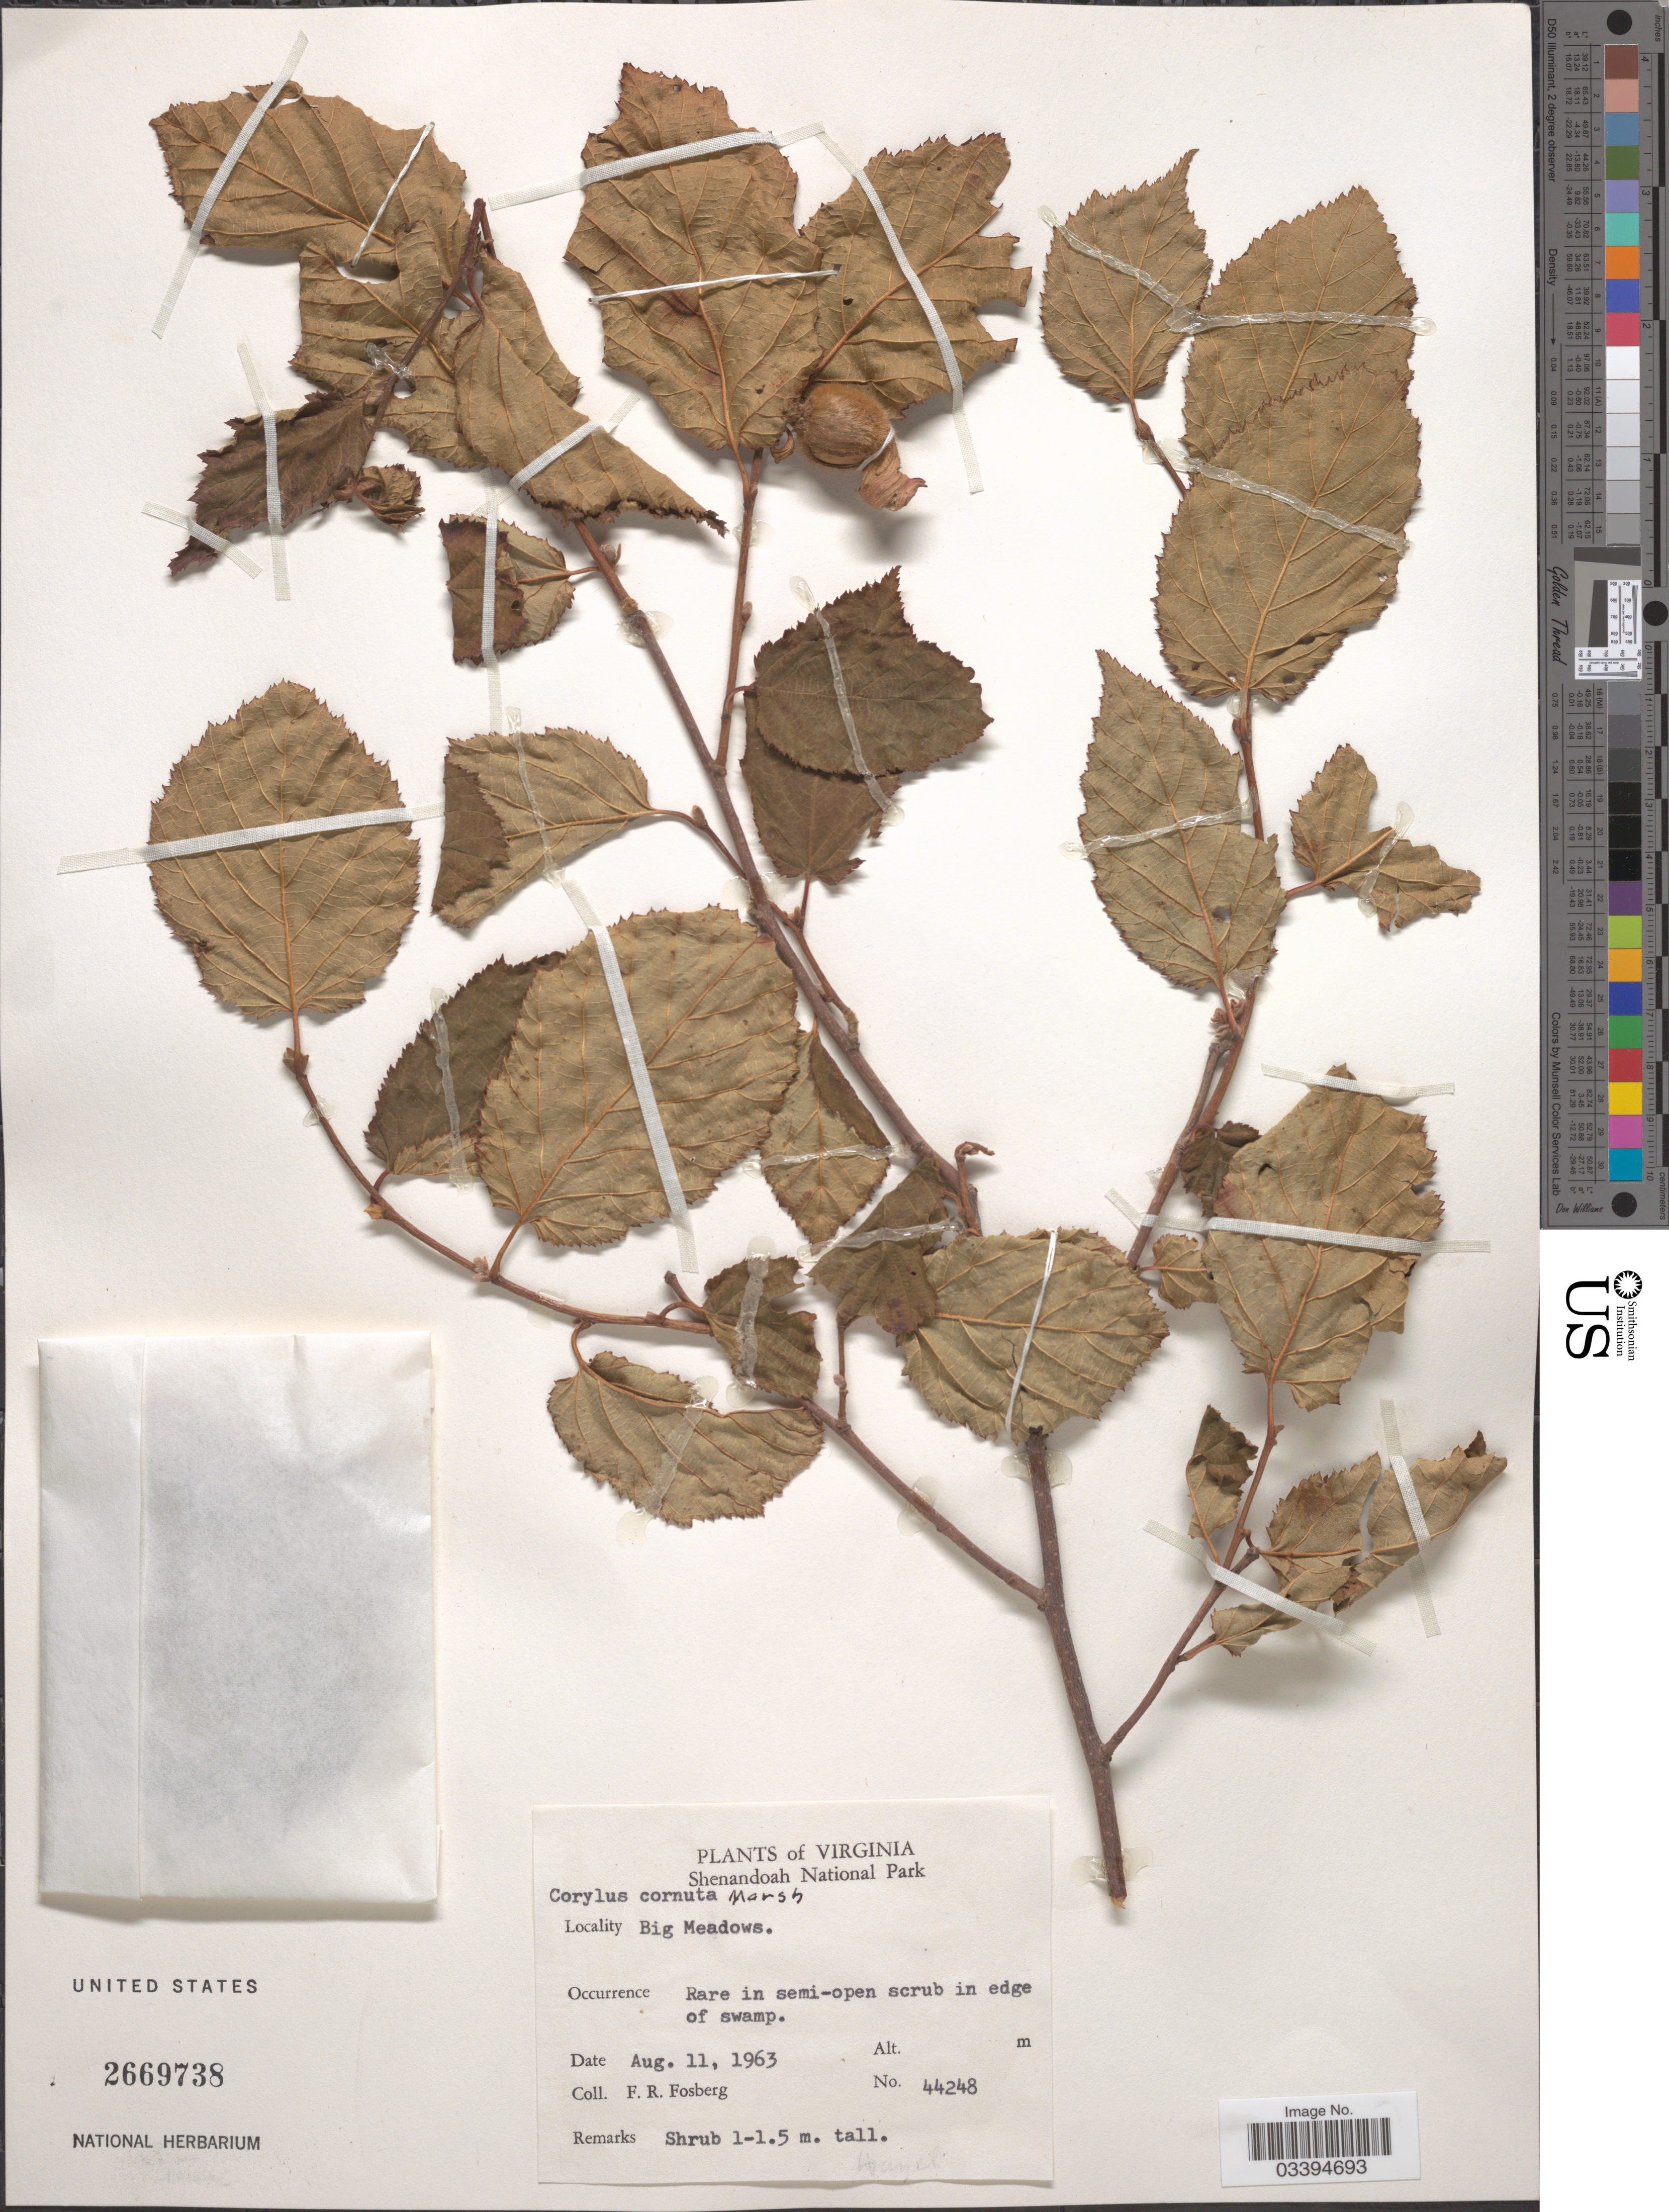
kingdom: Plantae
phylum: Tracheophyta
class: Magnoliopsida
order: Fagales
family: Betulaceae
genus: Corylus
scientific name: Corylus cornuta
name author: Marshall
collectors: F. R. Fosberg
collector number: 44248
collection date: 1963-08-11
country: United States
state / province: Virginia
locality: Shenandoah National Park, Big Meadows.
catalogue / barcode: US 2669738